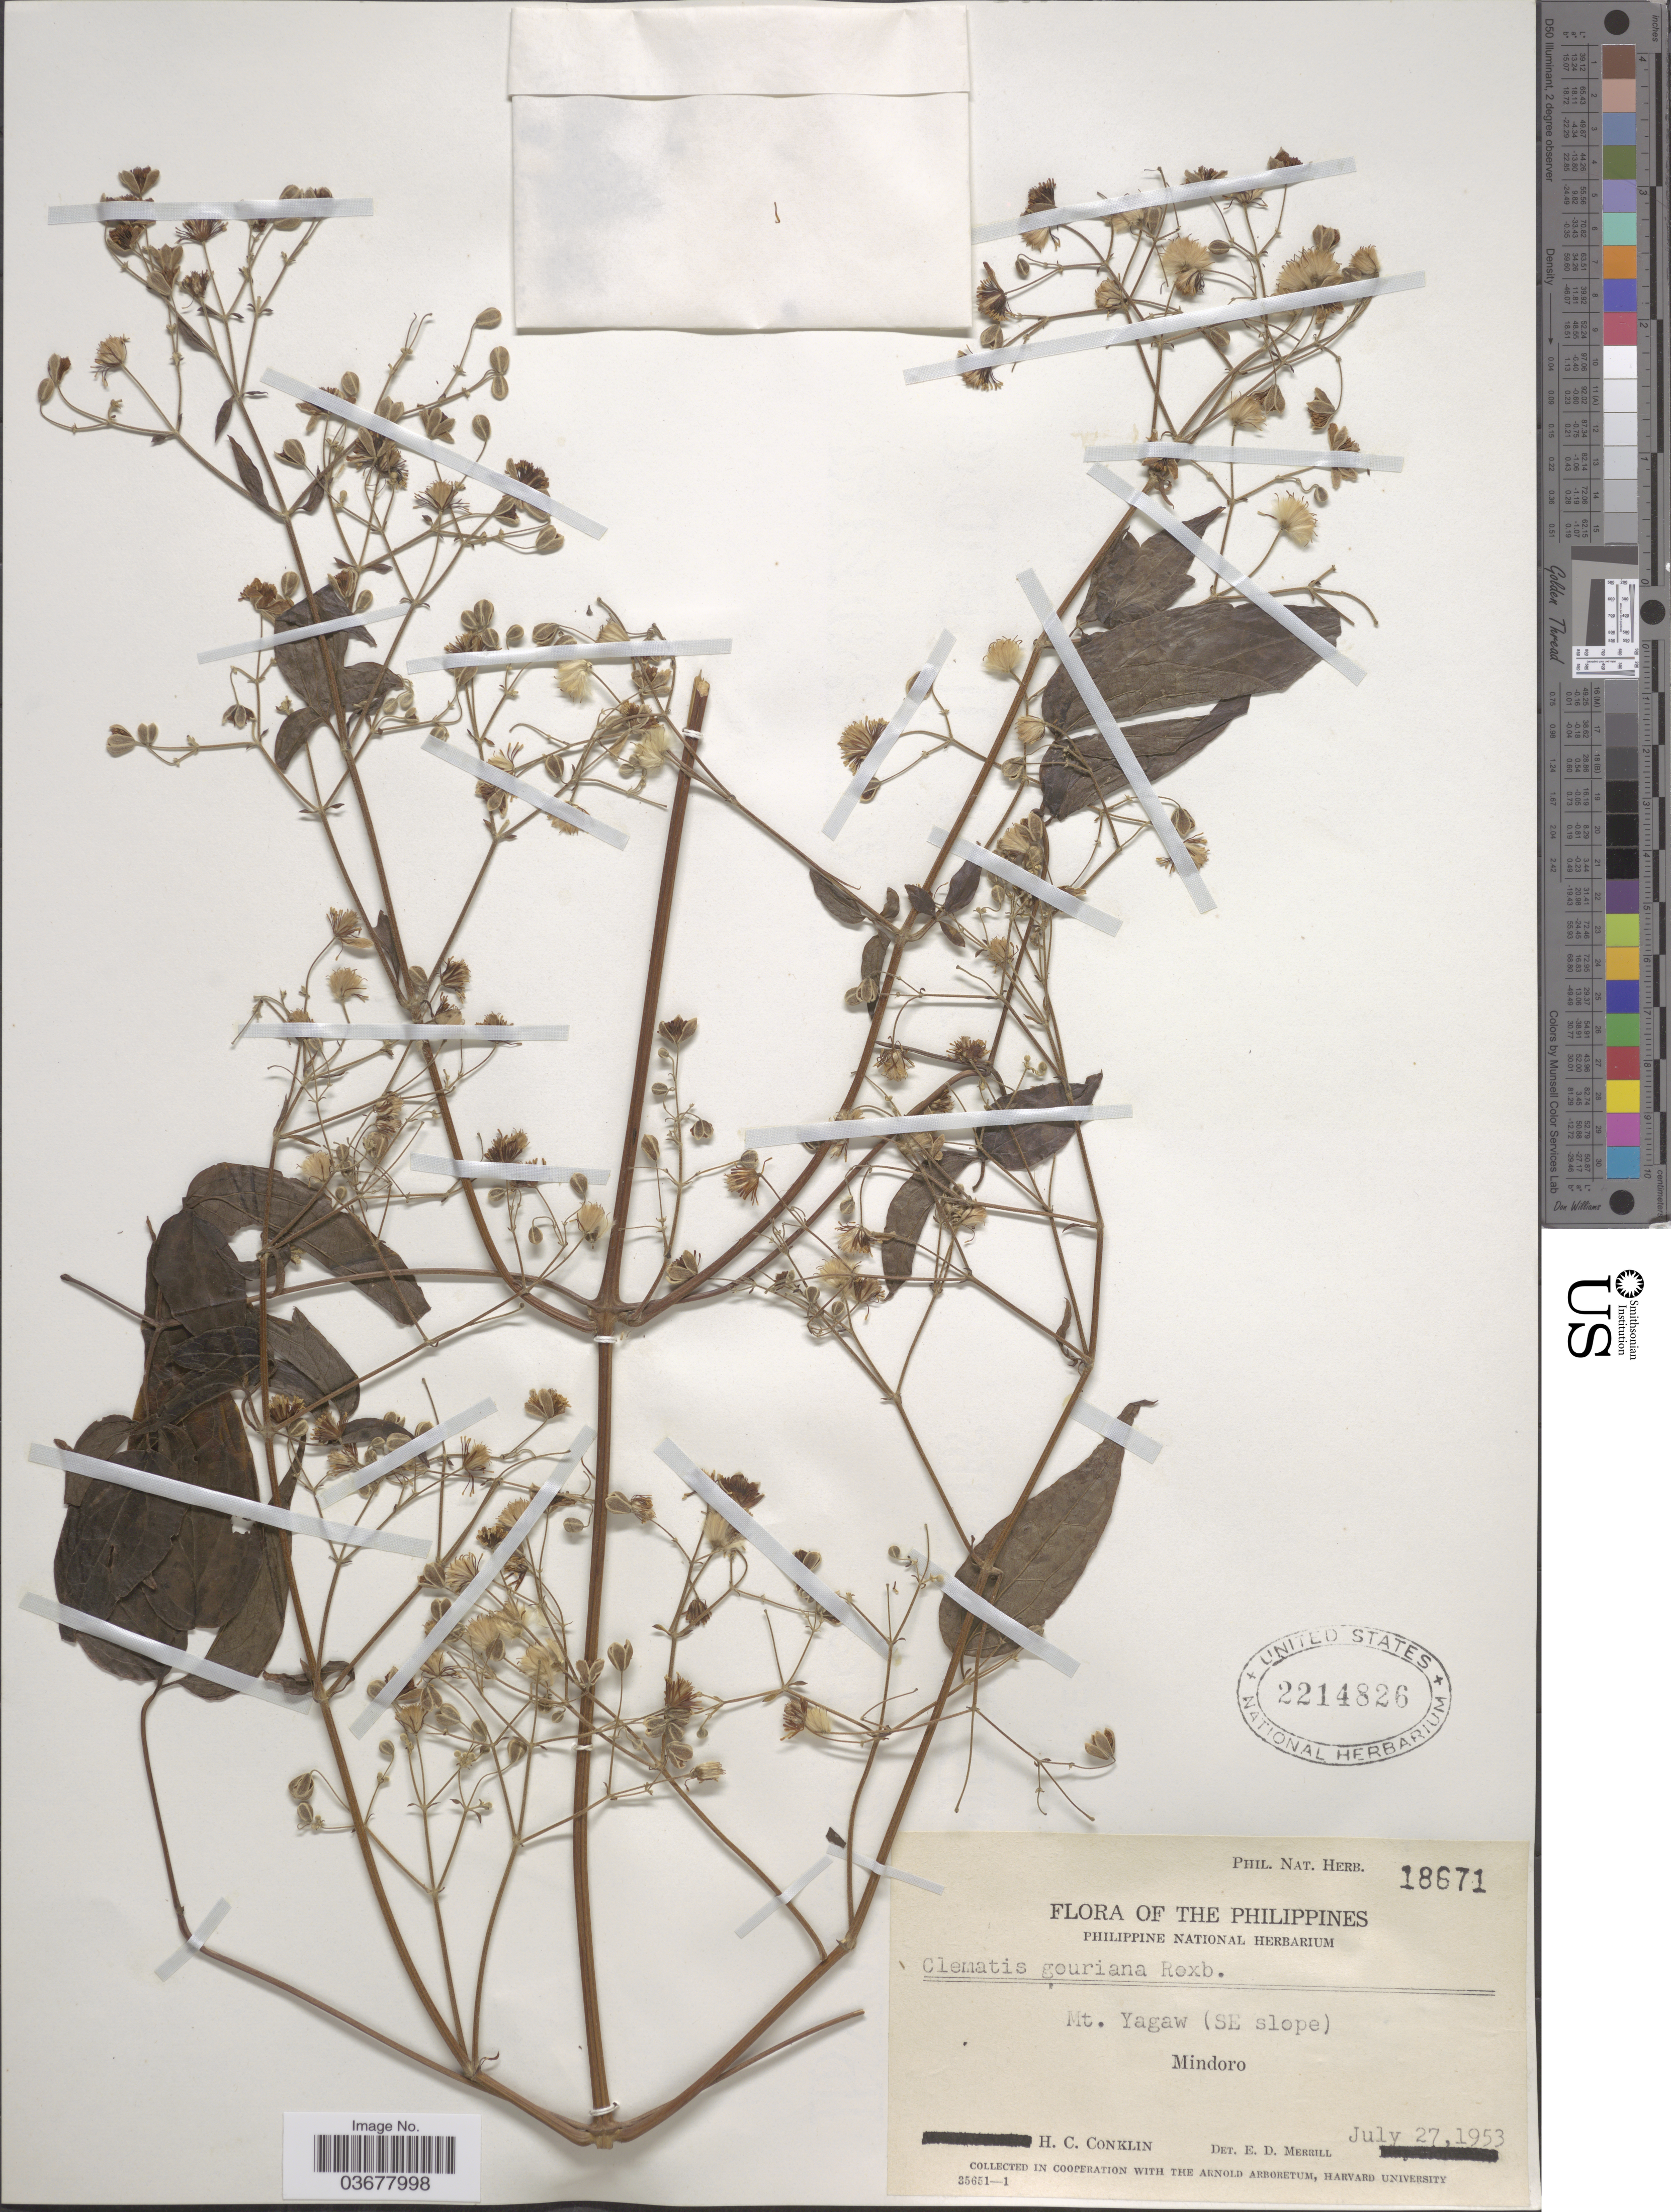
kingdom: Plantae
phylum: Tracheophyta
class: Magnoliopsida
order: Ranunculales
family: Ranunculaceae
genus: Clematis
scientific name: Clematis gouriana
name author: Roxb. ex DC.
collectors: H. Conklin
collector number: Phil. Nat. Herb. 18671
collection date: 1953-07-27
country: Philippines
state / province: Mimaropa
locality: Mt. Yagaw (SE slope). Mindoro.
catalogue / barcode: US 2214826